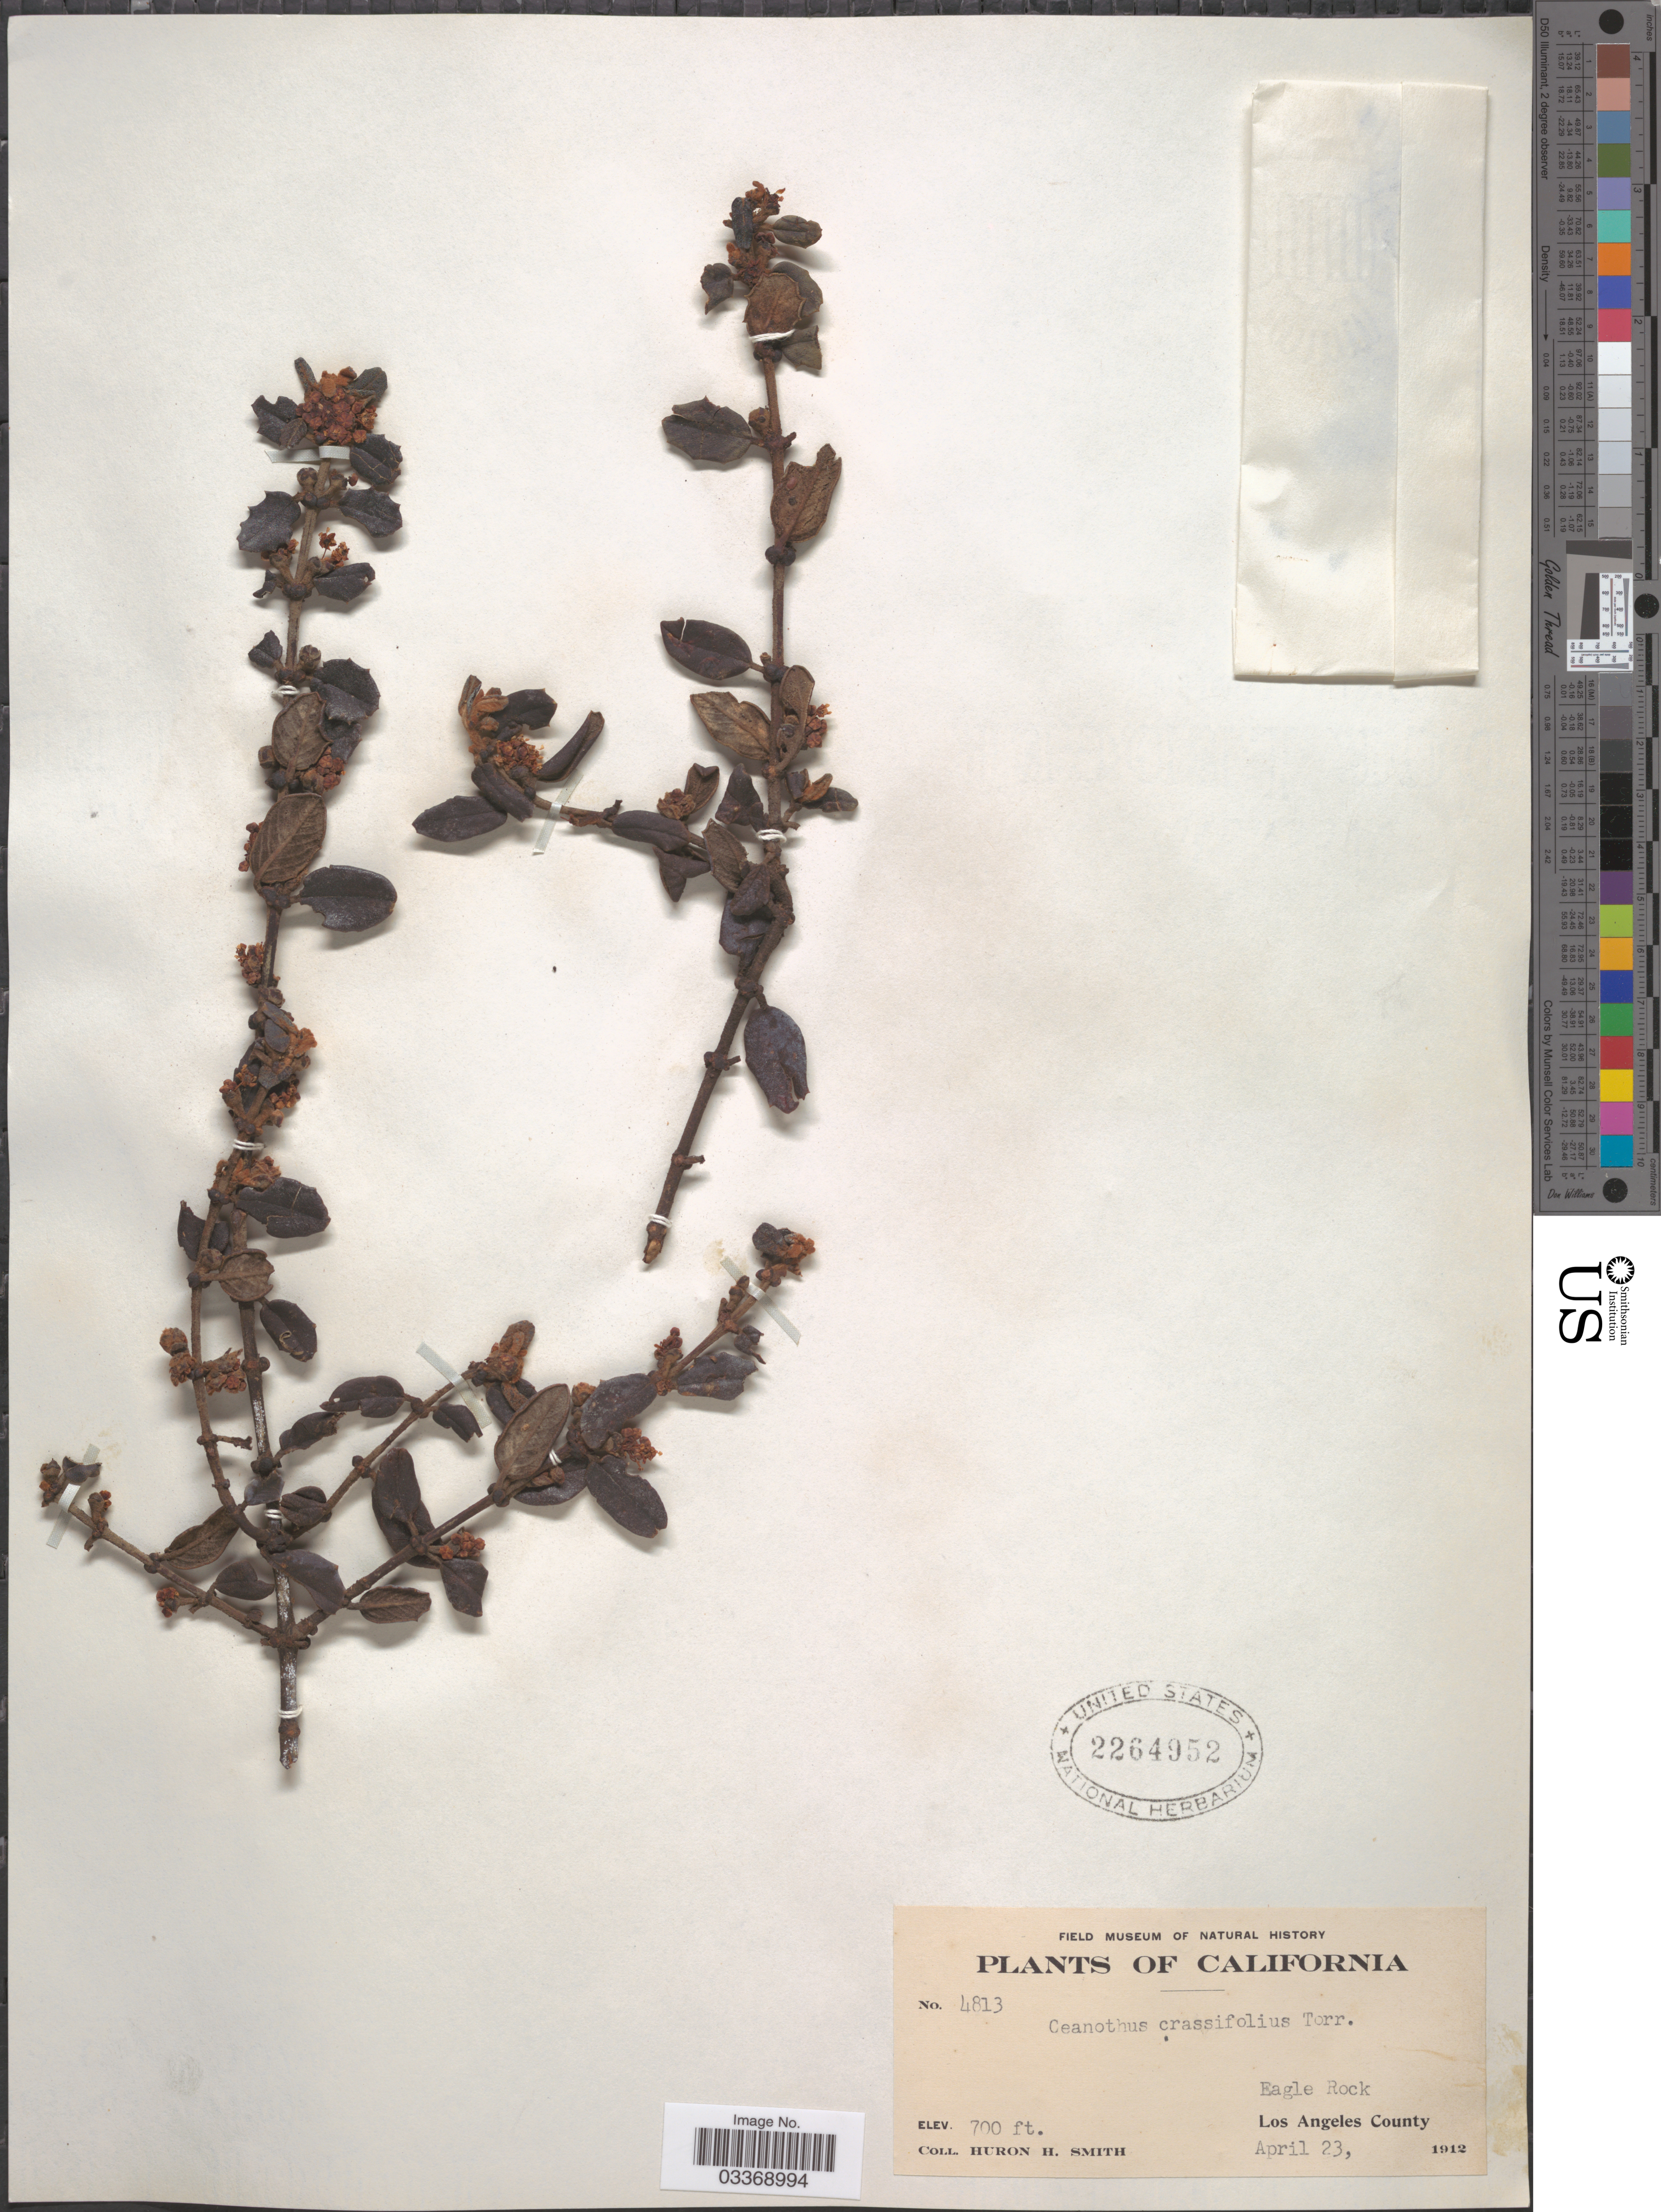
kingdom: Plantae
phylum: Tracheophyta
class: Magnoliopsida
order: Rosales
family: Rhamnaceae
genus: Ceanothus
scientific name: Ceanothus crassifolius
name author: Torr.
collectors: Huron H. Smith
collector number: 4813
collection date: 1912-04-23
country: United States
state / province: California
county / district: Los Angeles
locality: Eagle Rock. Los Angeles County.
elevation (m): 213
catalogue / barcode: US 2264952